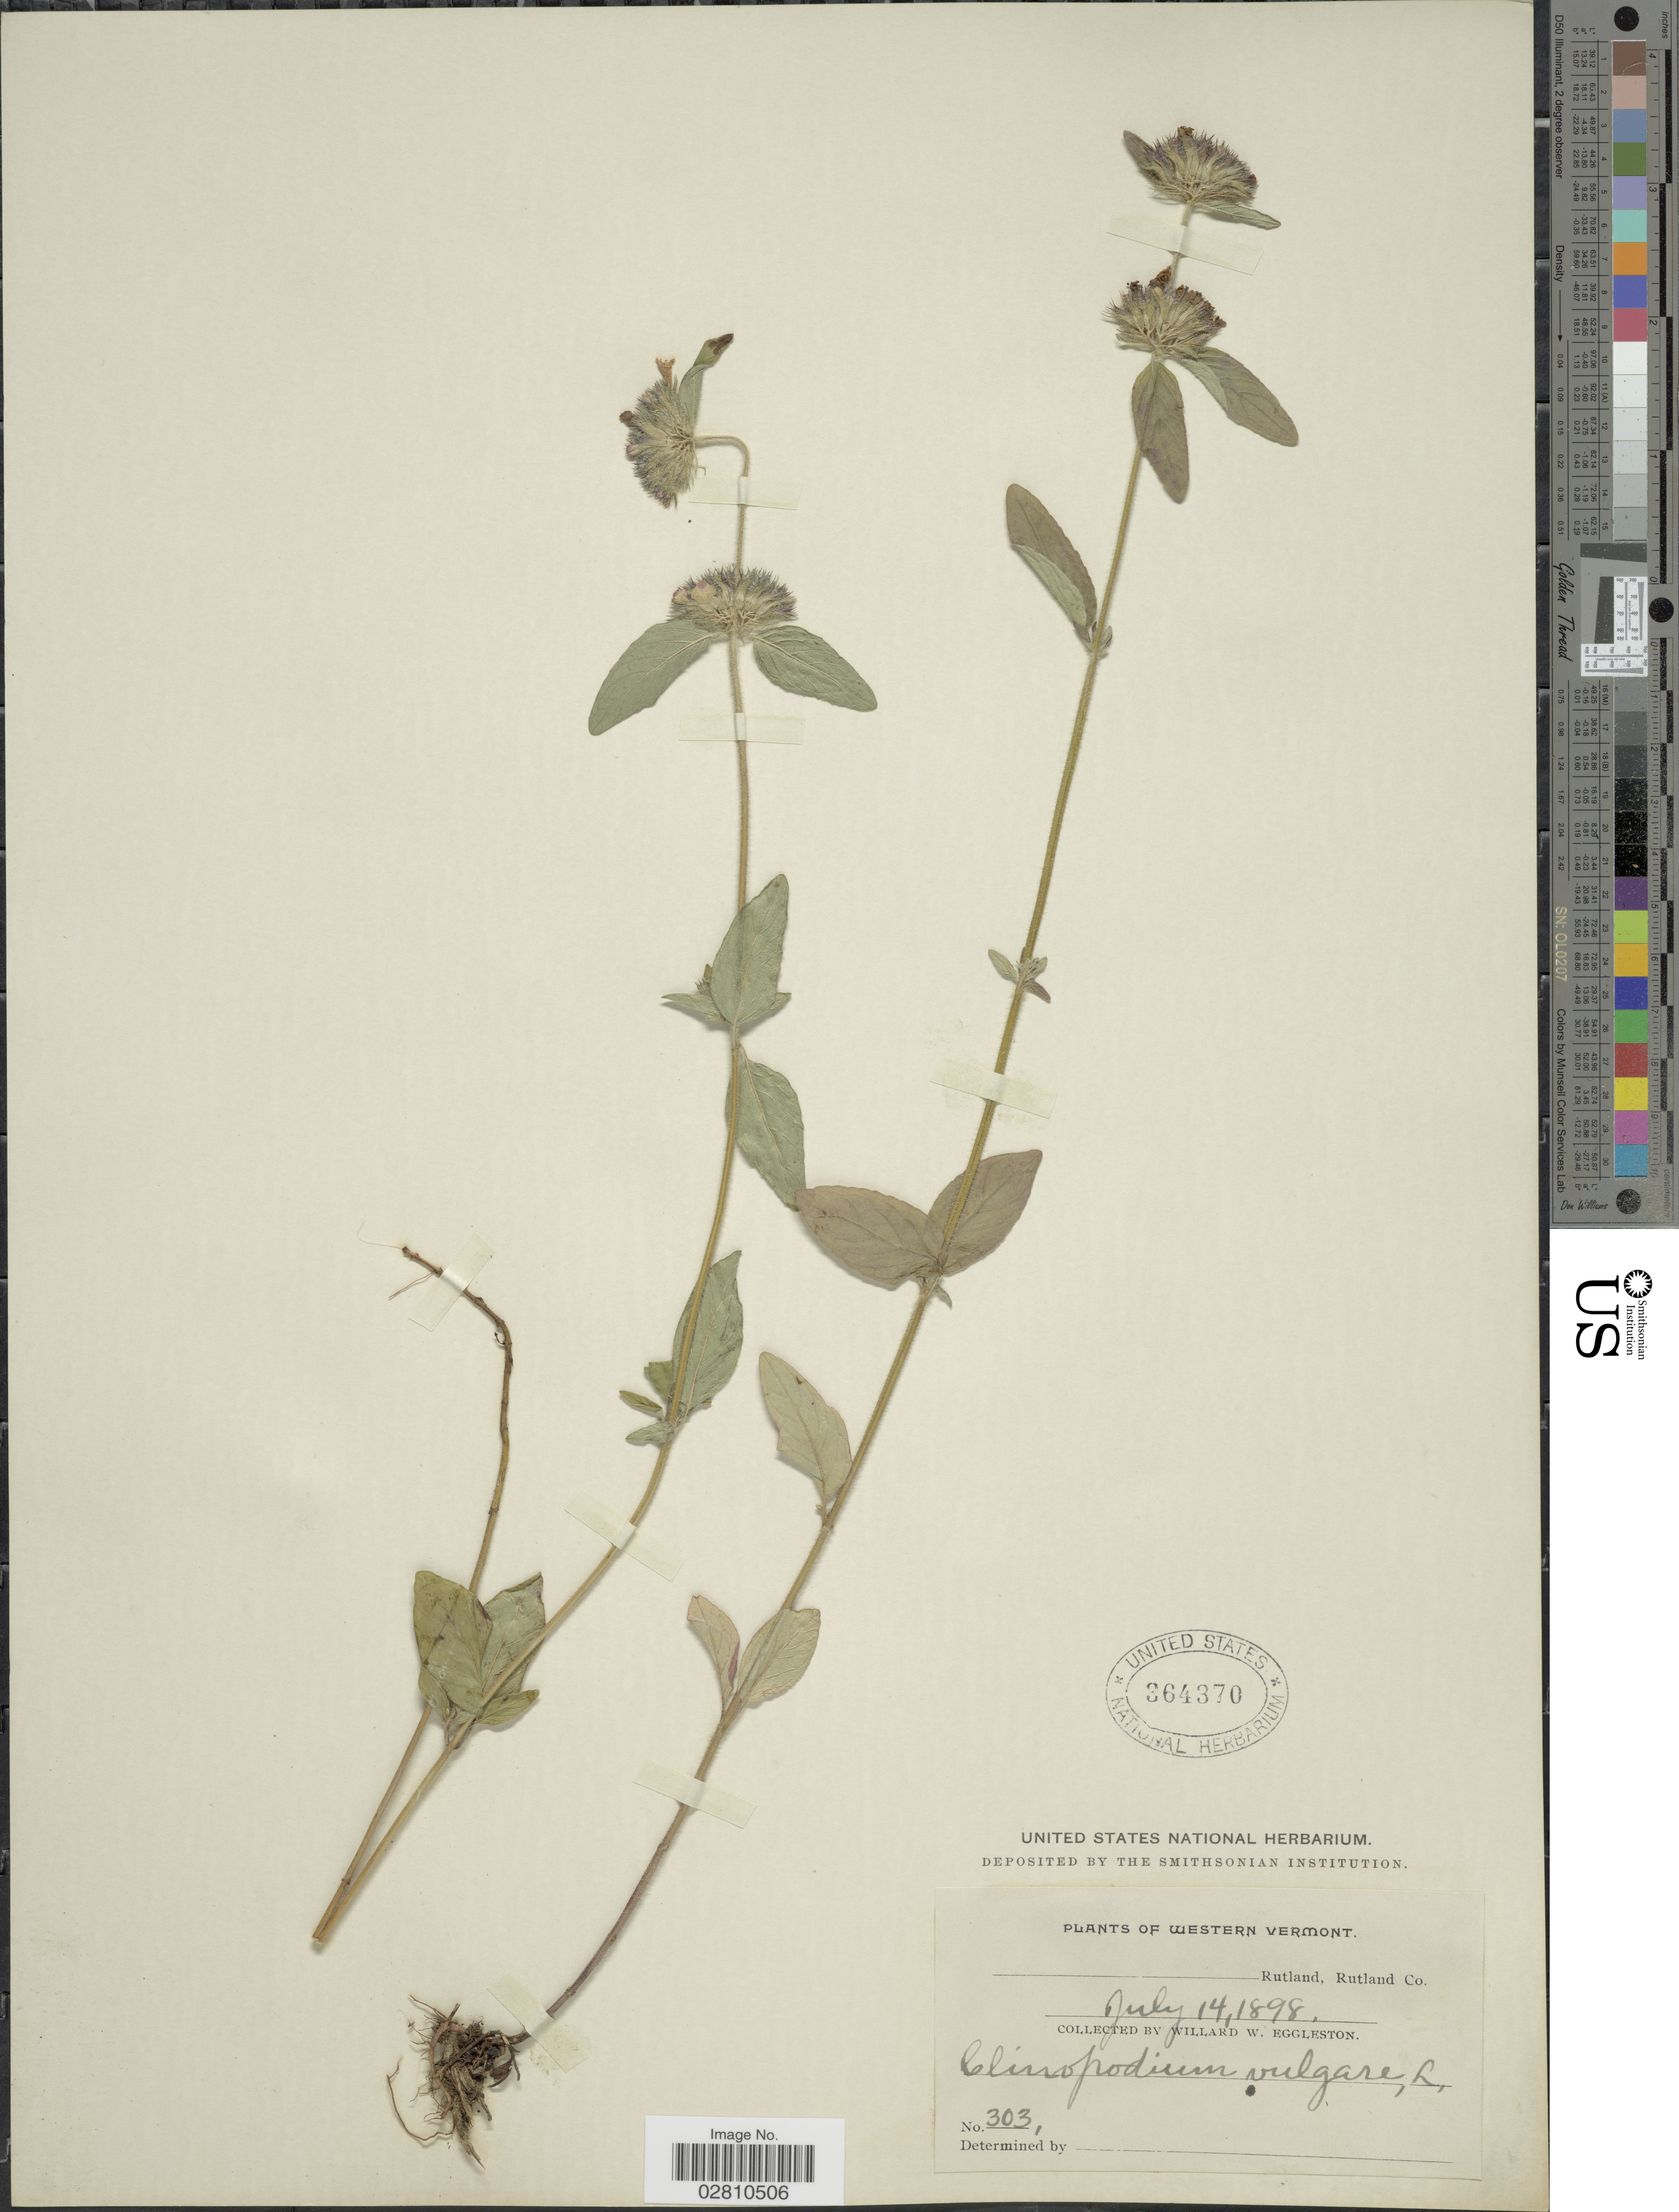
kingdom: Plantae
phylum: Tracheophyta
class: Magnoliopsida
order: Lamiales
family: Lamiaceae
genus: Clinopodium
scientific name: Clinopodium vulgare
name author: L.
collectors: W. W. Eggleston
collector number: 303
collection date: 1898-07-14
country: United States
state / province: Vermont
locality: Western Vermont, Rutland, Rutland Co.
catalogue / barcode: US 364370